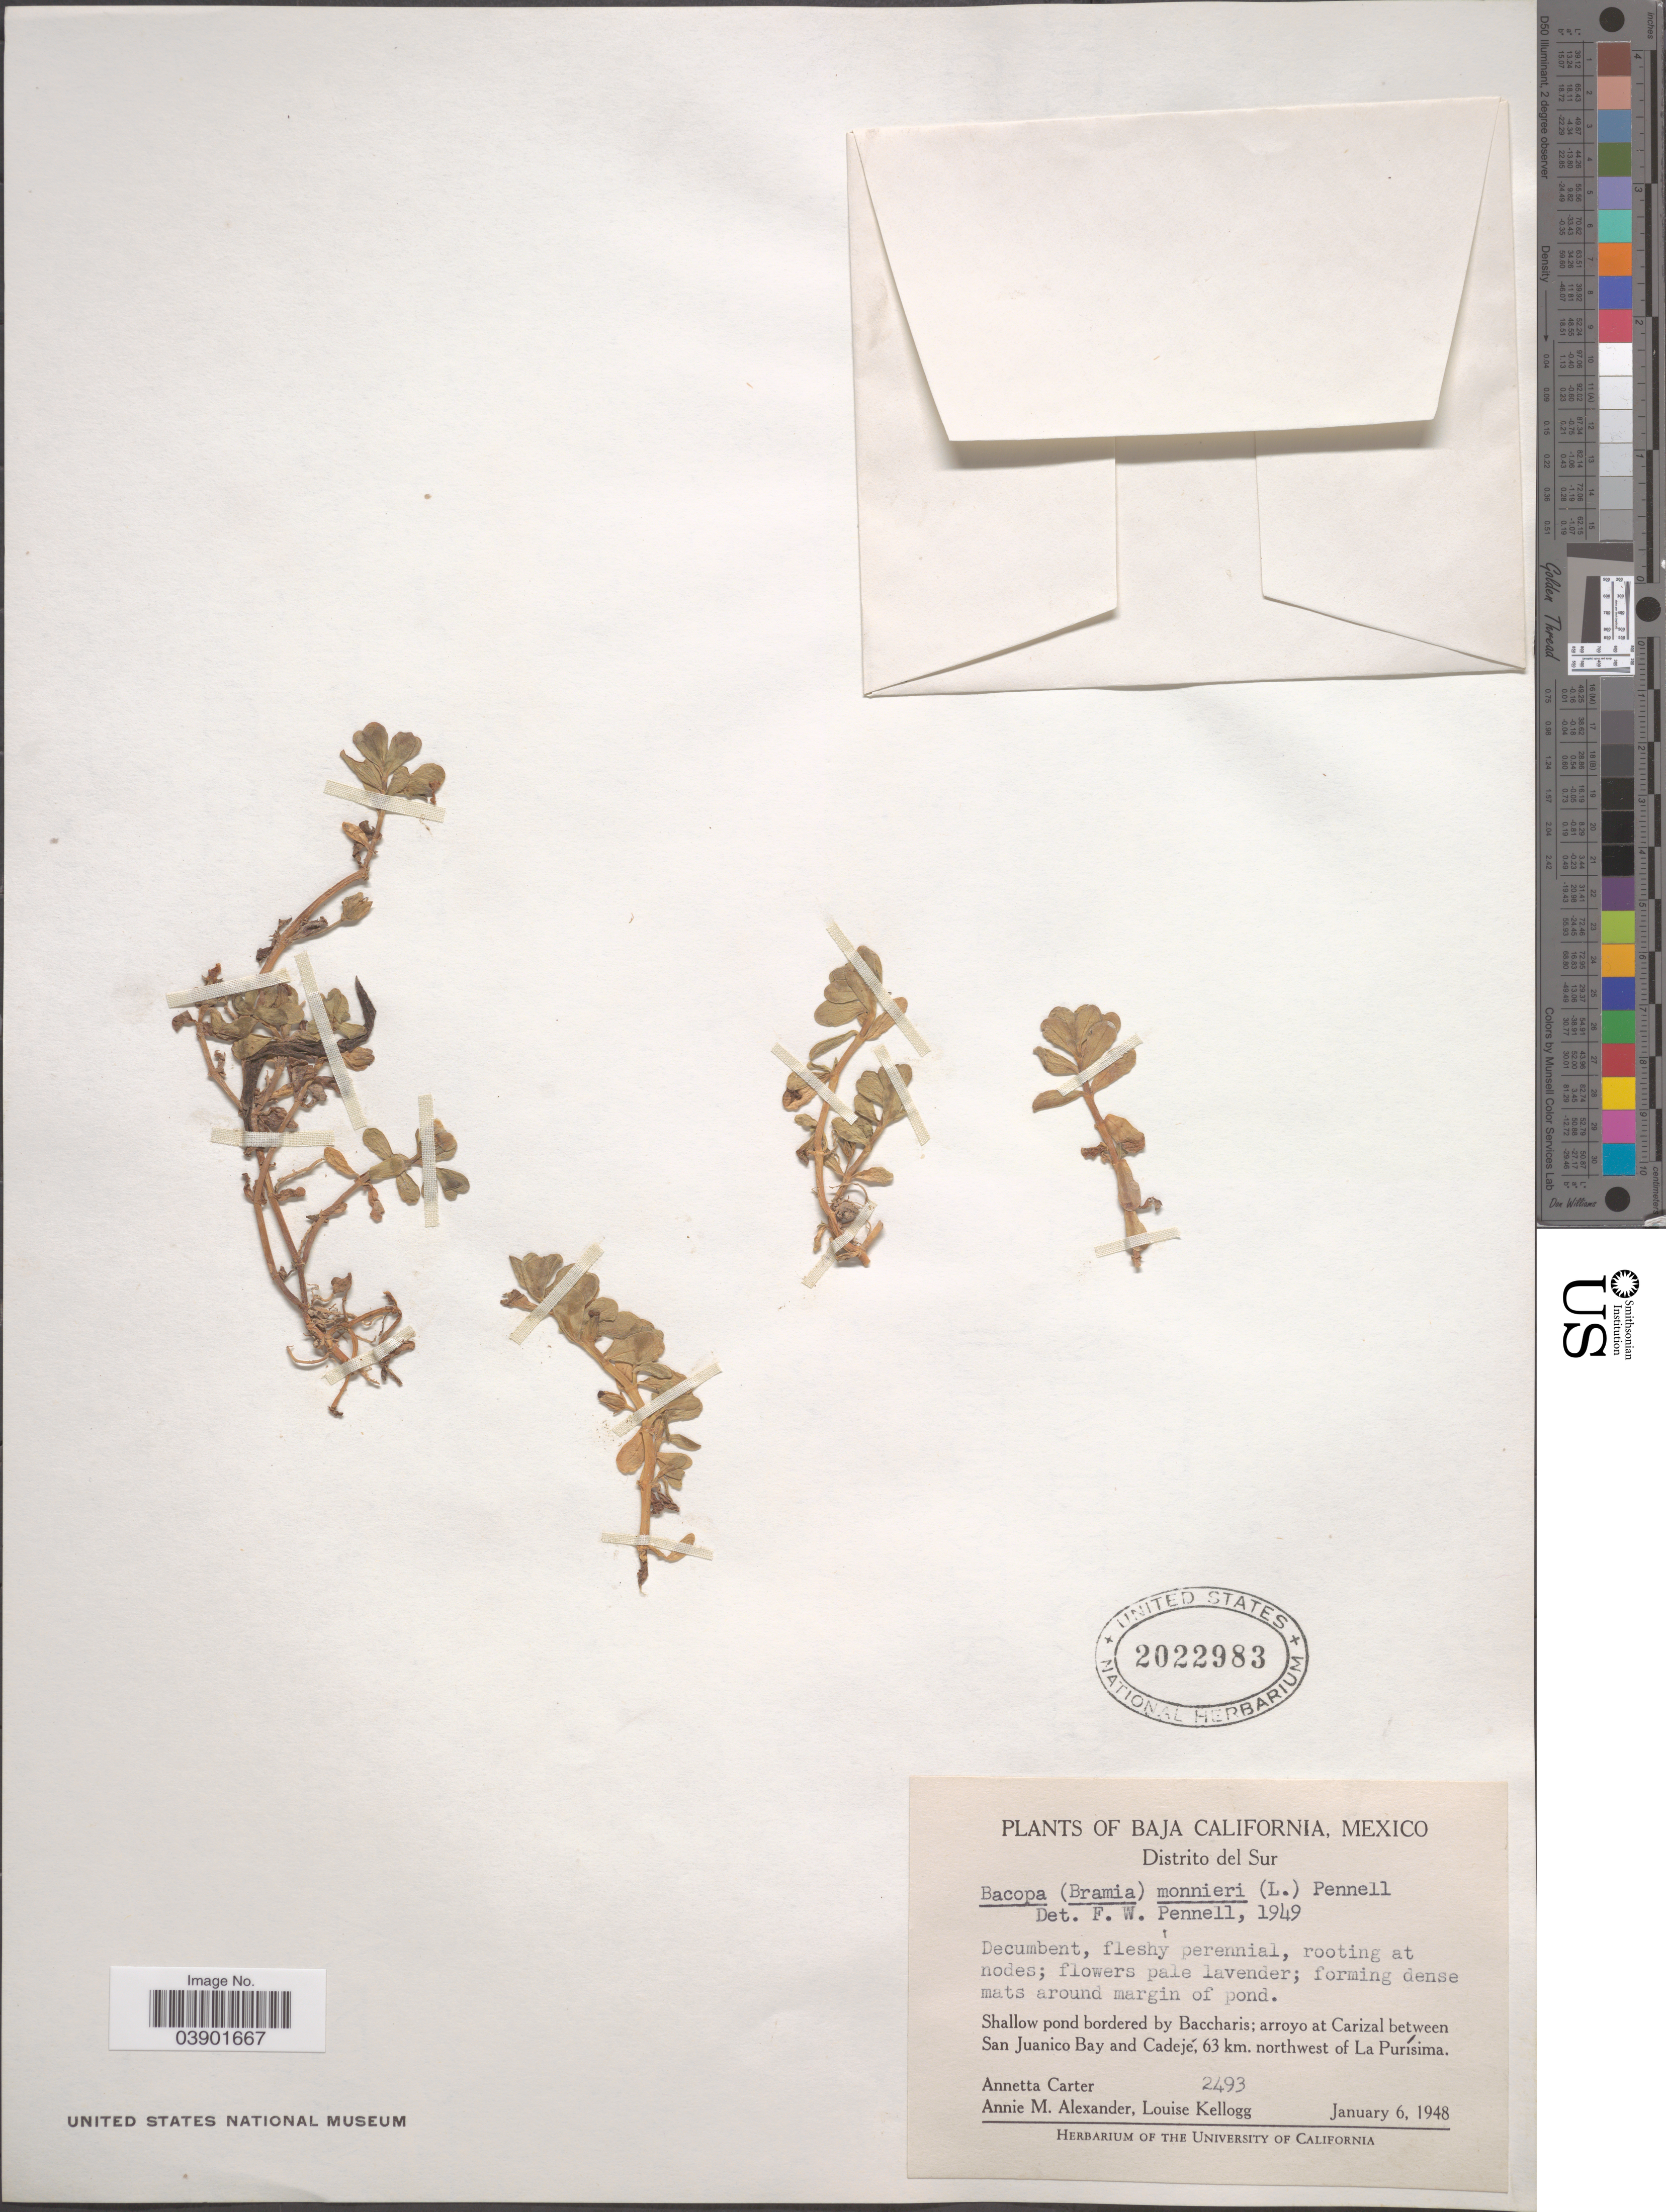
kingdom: Plantae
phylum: Tracheophyta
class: Magnoliopsida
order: Lamiales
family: Plantaginaceae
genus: Bacopa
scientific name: Bacopa monnieri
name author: (L.) Pennell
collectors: A. Carter, A. M. Alexander & L. Kellogg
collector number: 2493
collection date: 1948-01-06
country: Mexico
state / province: Baja California Sur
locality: Distrito del Sur. Arroyo at Carizal between San Juanico Bay and Cadejé, 63 km. northwest of La Purísima.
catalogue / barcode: US 2022983